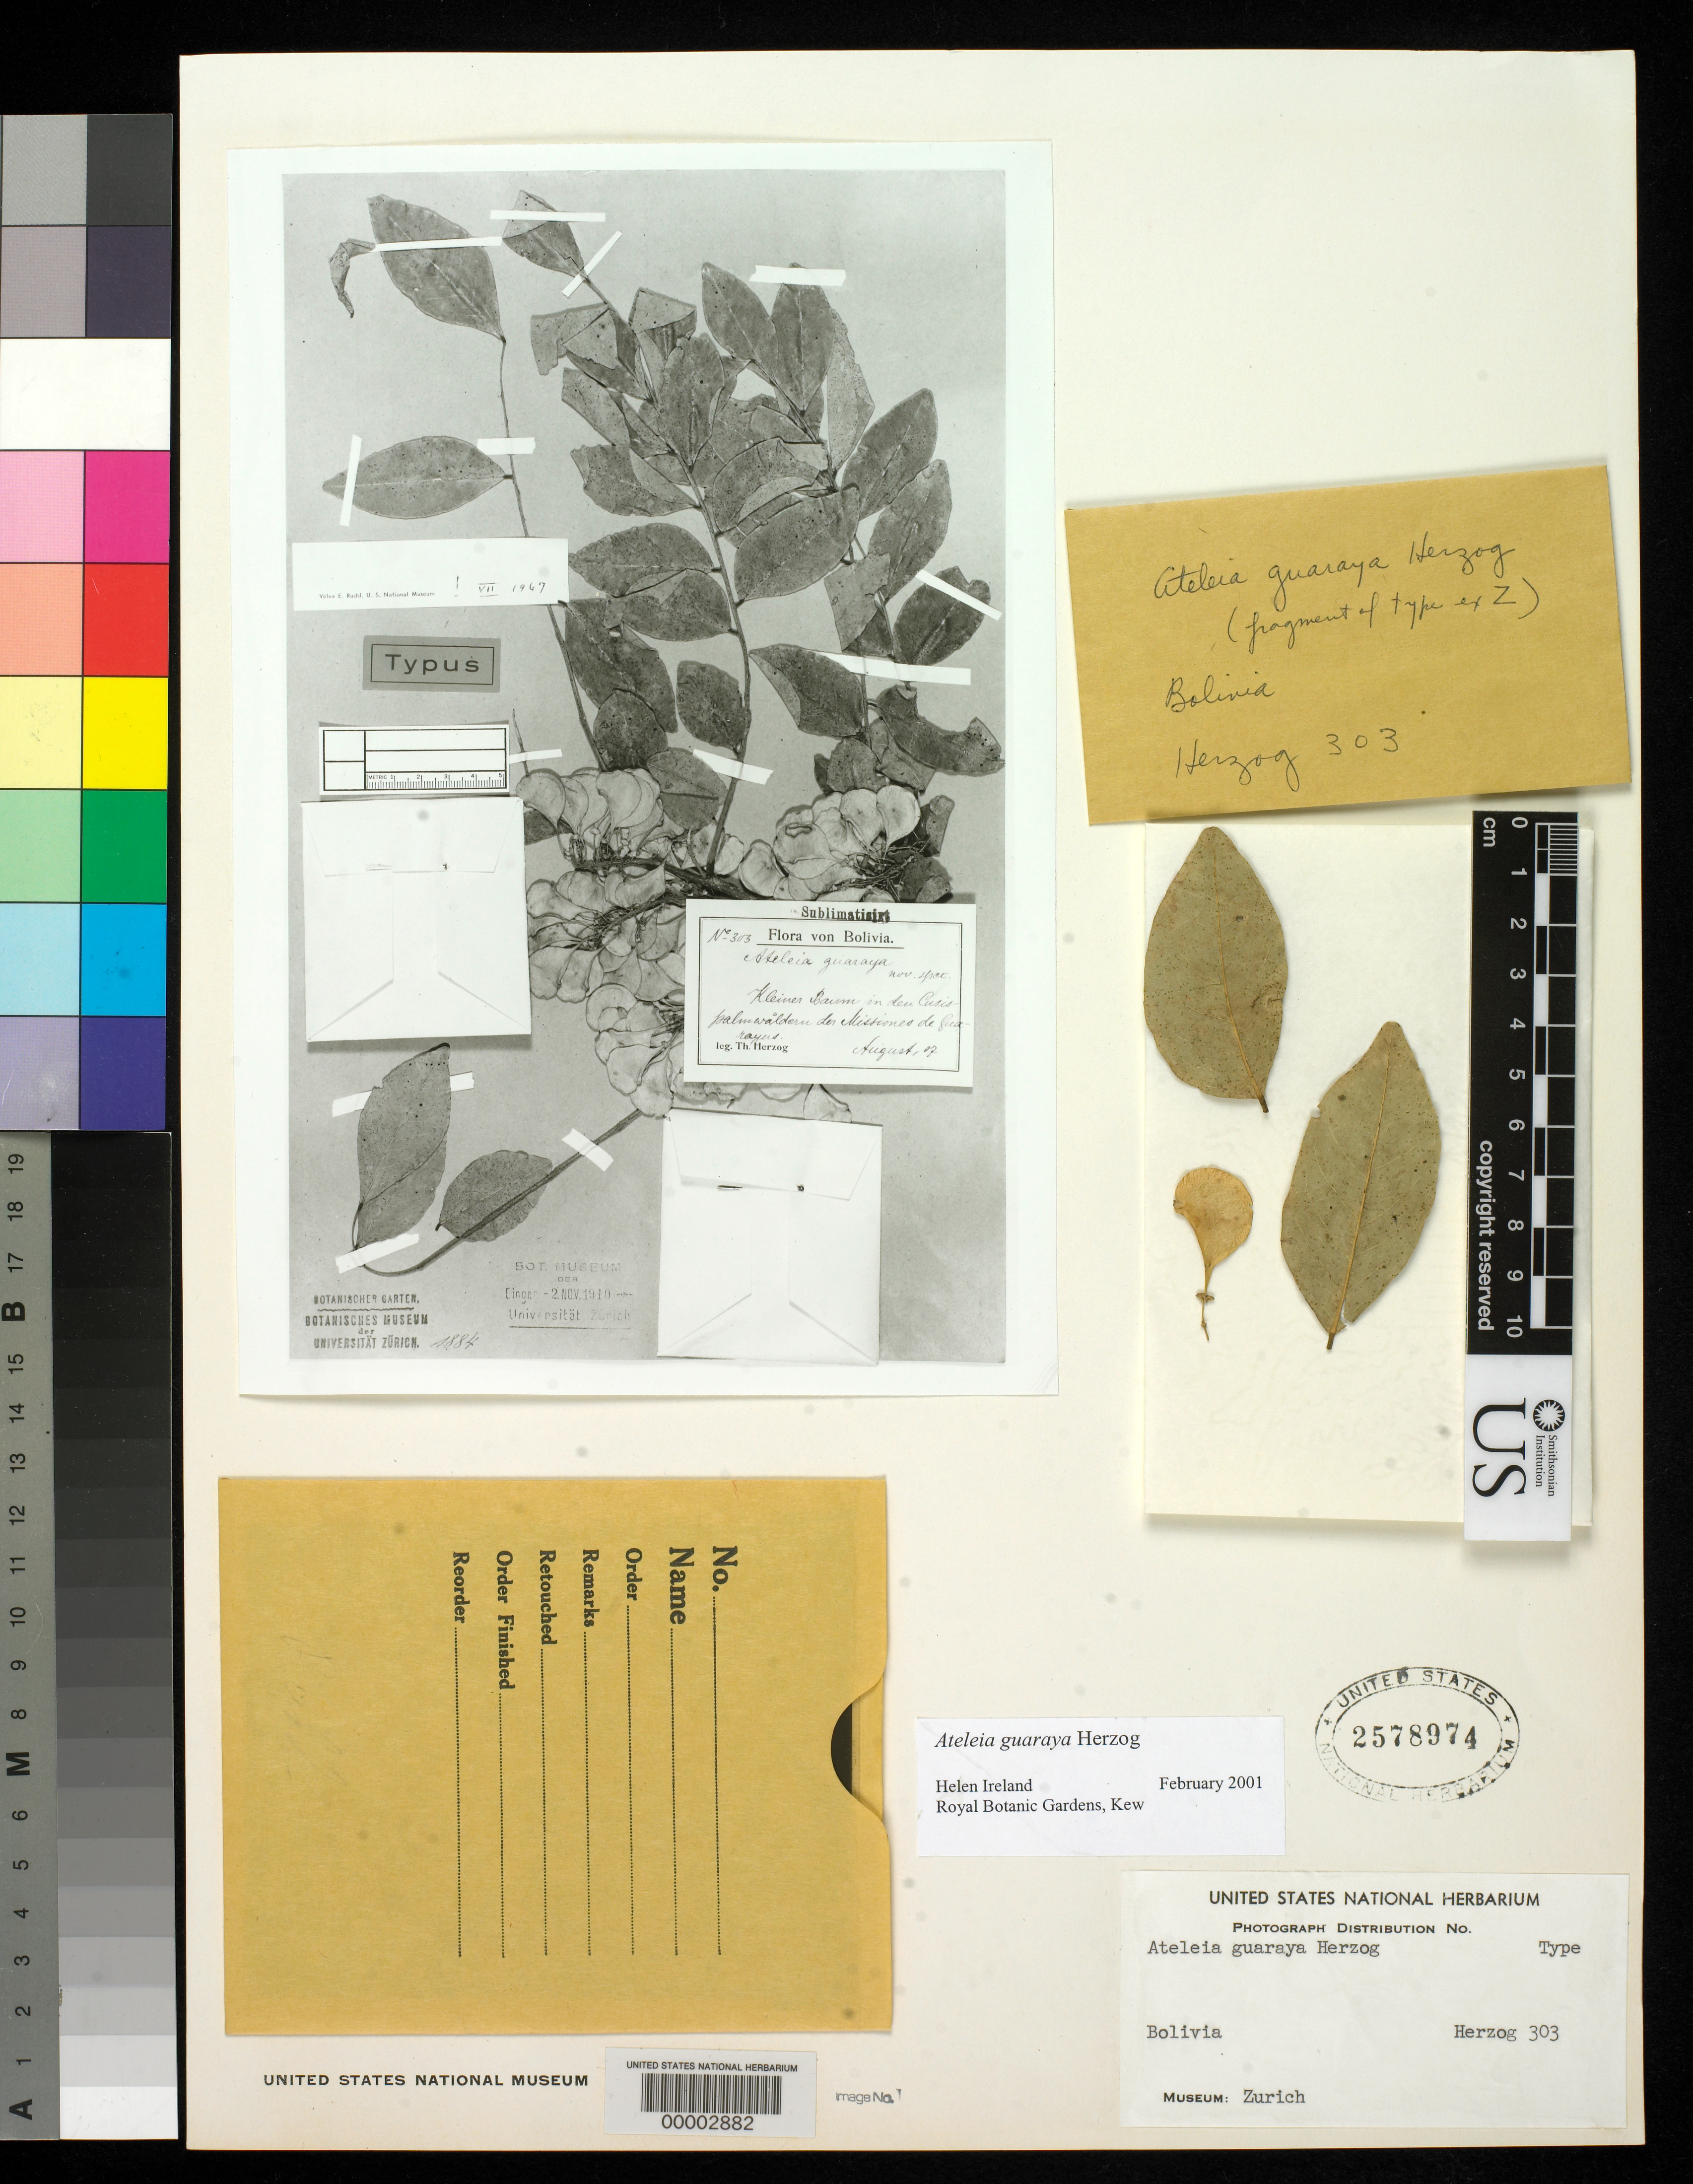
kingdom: Plantae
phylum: Tracheophyta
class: Magnoliopsida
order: Fabales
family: Fabaceae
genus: Ateleia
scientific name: Ateleia guaraya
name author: Herzog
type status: Type Fragment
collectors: T. K. J. Herzog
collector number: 303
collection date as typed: Aug 1907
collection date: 1907-08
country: Bolivia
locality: Mapiri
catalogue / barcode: US 2578974